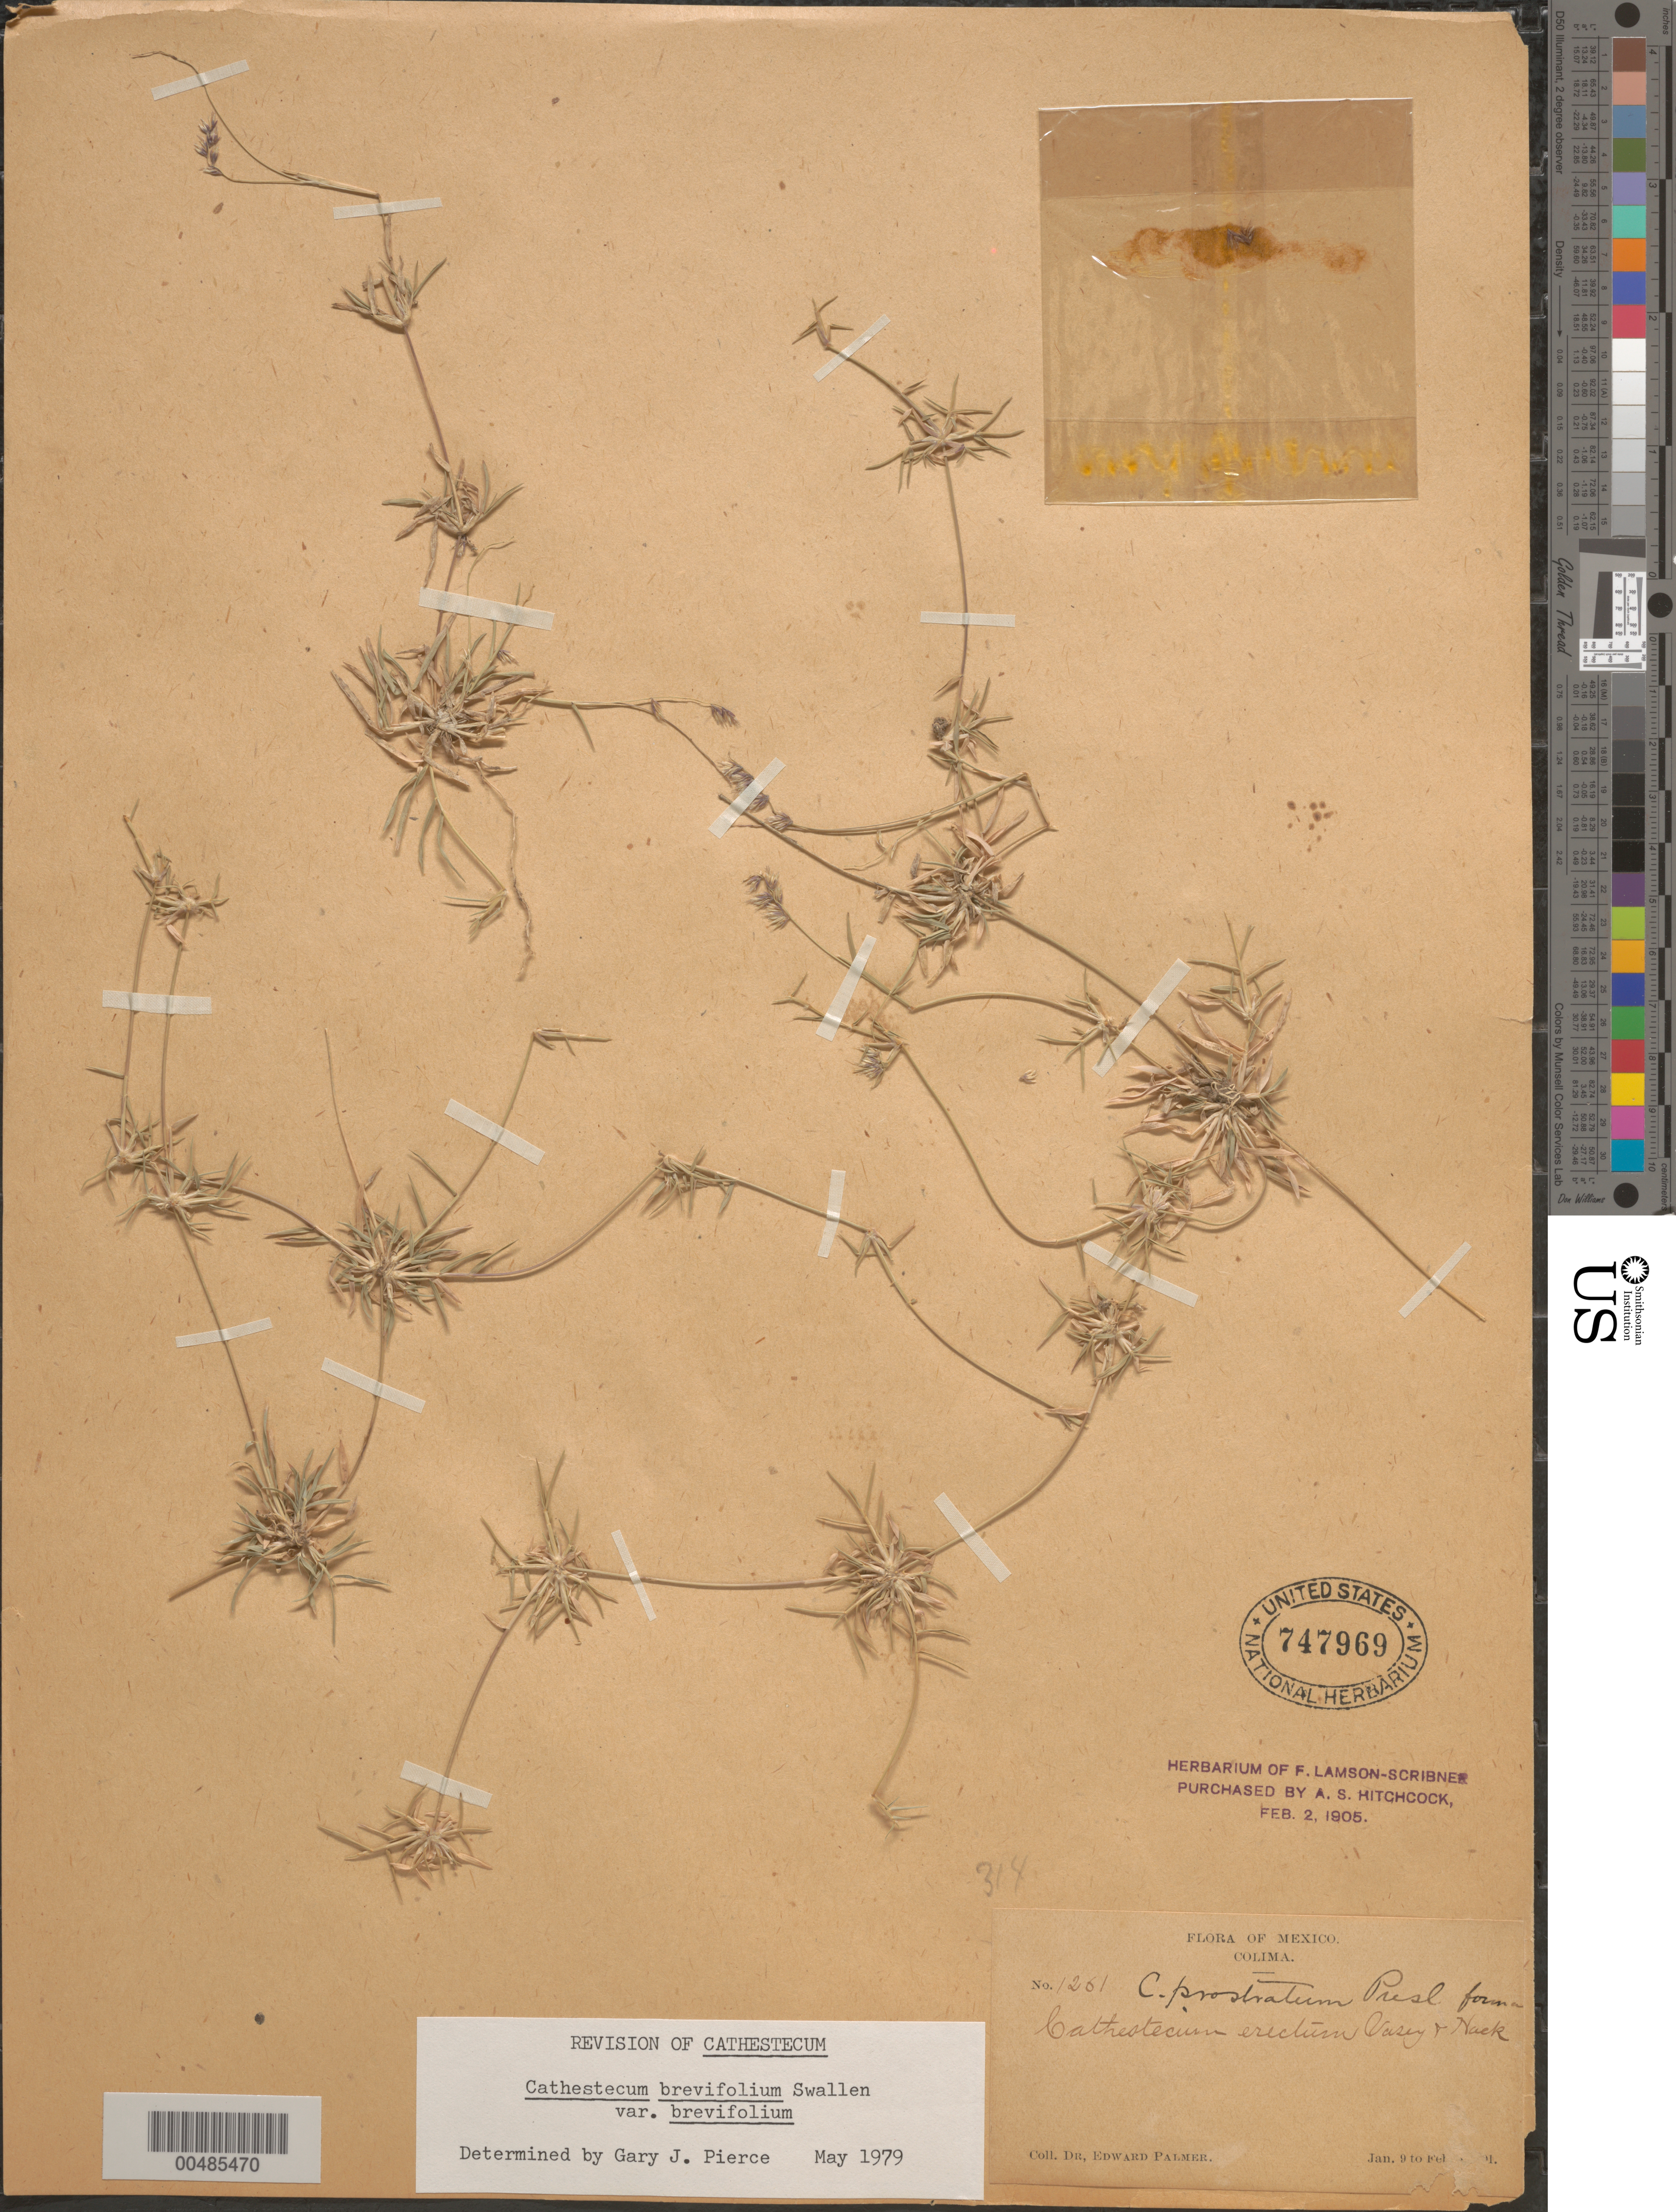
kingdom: Plantae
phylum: Tracheophyta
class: Liliopsida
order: Poales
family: Poaceae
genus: Cathestecum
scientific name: Cathestecum brevifolium var. brevifolium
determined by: Pierce, G. J.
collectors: E. Palmer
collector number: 1261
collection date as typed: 9 Jan 1891 to Feb 1891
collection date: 1891-01-09/1891-02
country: Mexico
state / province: Colima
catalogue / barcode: US 747969